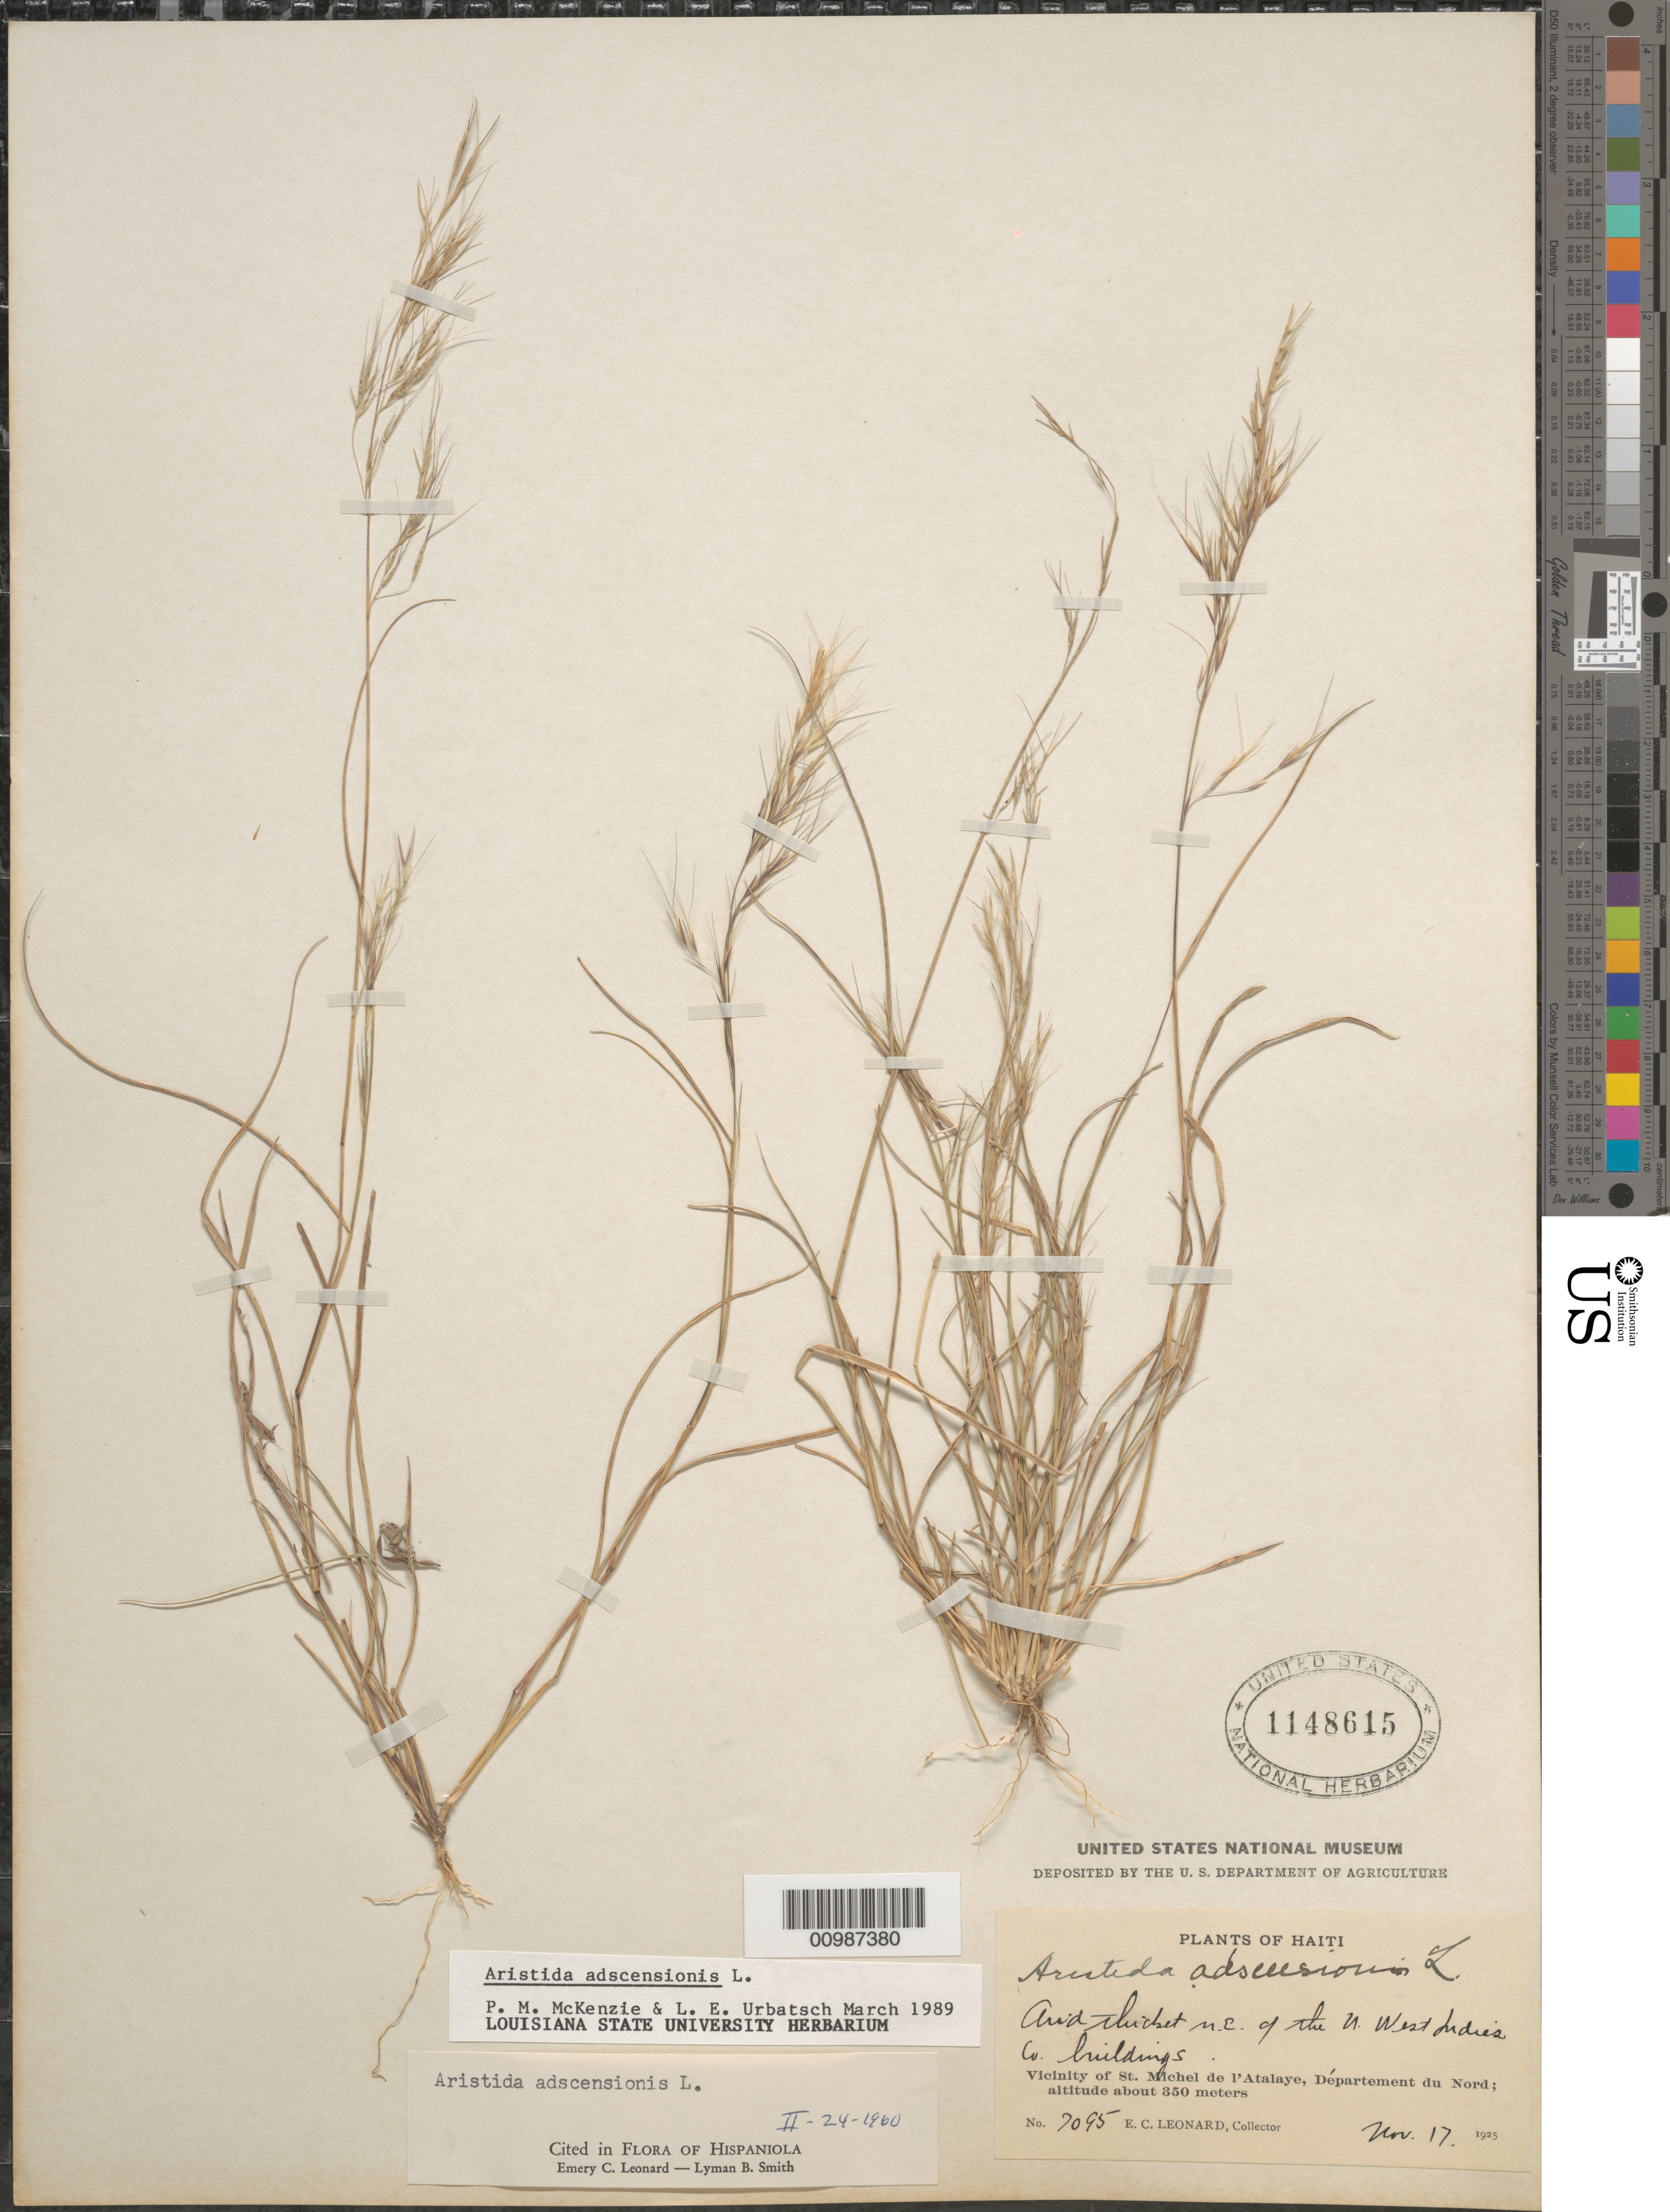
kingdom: Plantae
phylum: Tracheophyta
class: Liliopsida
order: Poales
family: Poaceae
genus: Aristida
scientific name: Aristida adscensionis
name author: L.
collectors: E. C. Leonard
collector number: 7095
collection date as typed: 17 Nov 1925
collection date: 1925-11-17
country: Haiti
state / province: Nord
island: Hispaniola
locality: Vicinity of St. Michel de l'Atalaye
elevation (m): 350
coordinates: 0 N, 0 E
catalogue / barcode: US 1148615